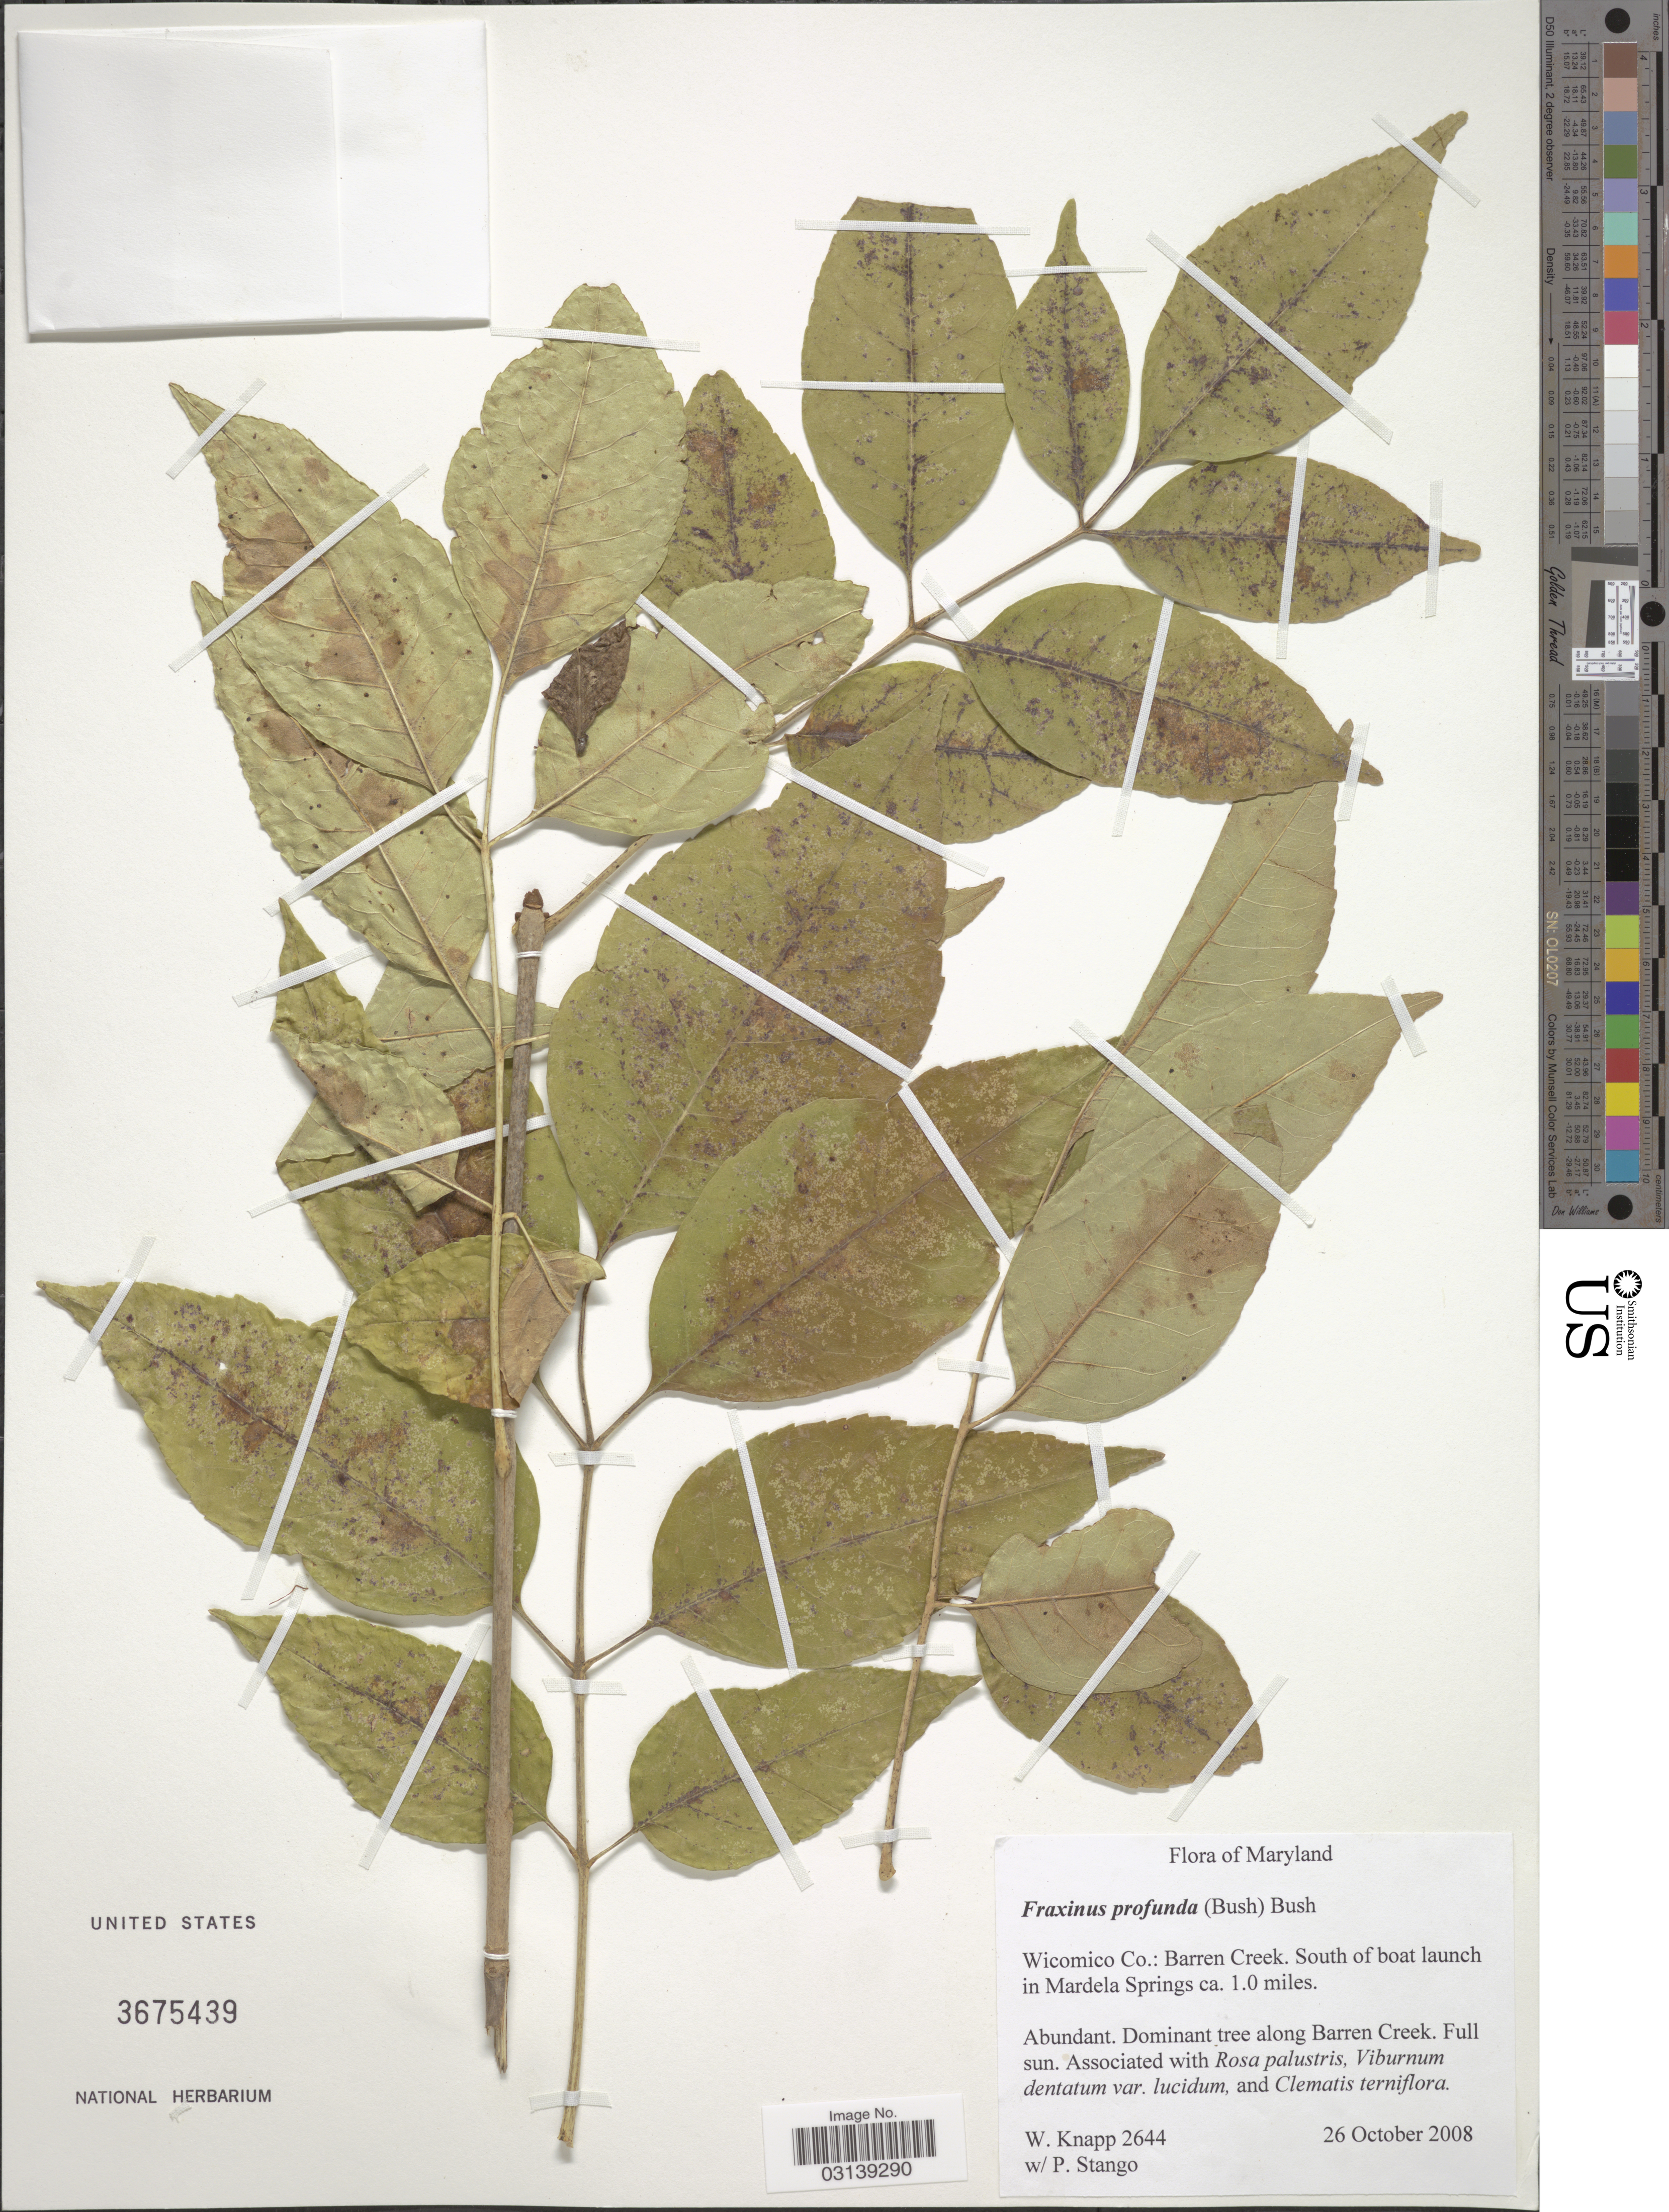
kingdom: Plantae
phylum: Tracheophyta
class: Magnoliopsida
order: Lamiales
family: Oleaceae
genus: Fraxinus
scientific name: Fraxinus profunda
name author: (Bush) Bush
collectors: W. Knapp & P. Stango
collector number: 2644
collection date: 2008-10-26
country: United States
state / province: Maryland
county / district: Wicomico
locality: Wicomico Co.: Barren Creek. South of boat launch in Mardela Springs ca. 1.0 miles.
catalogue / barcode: US 3675439